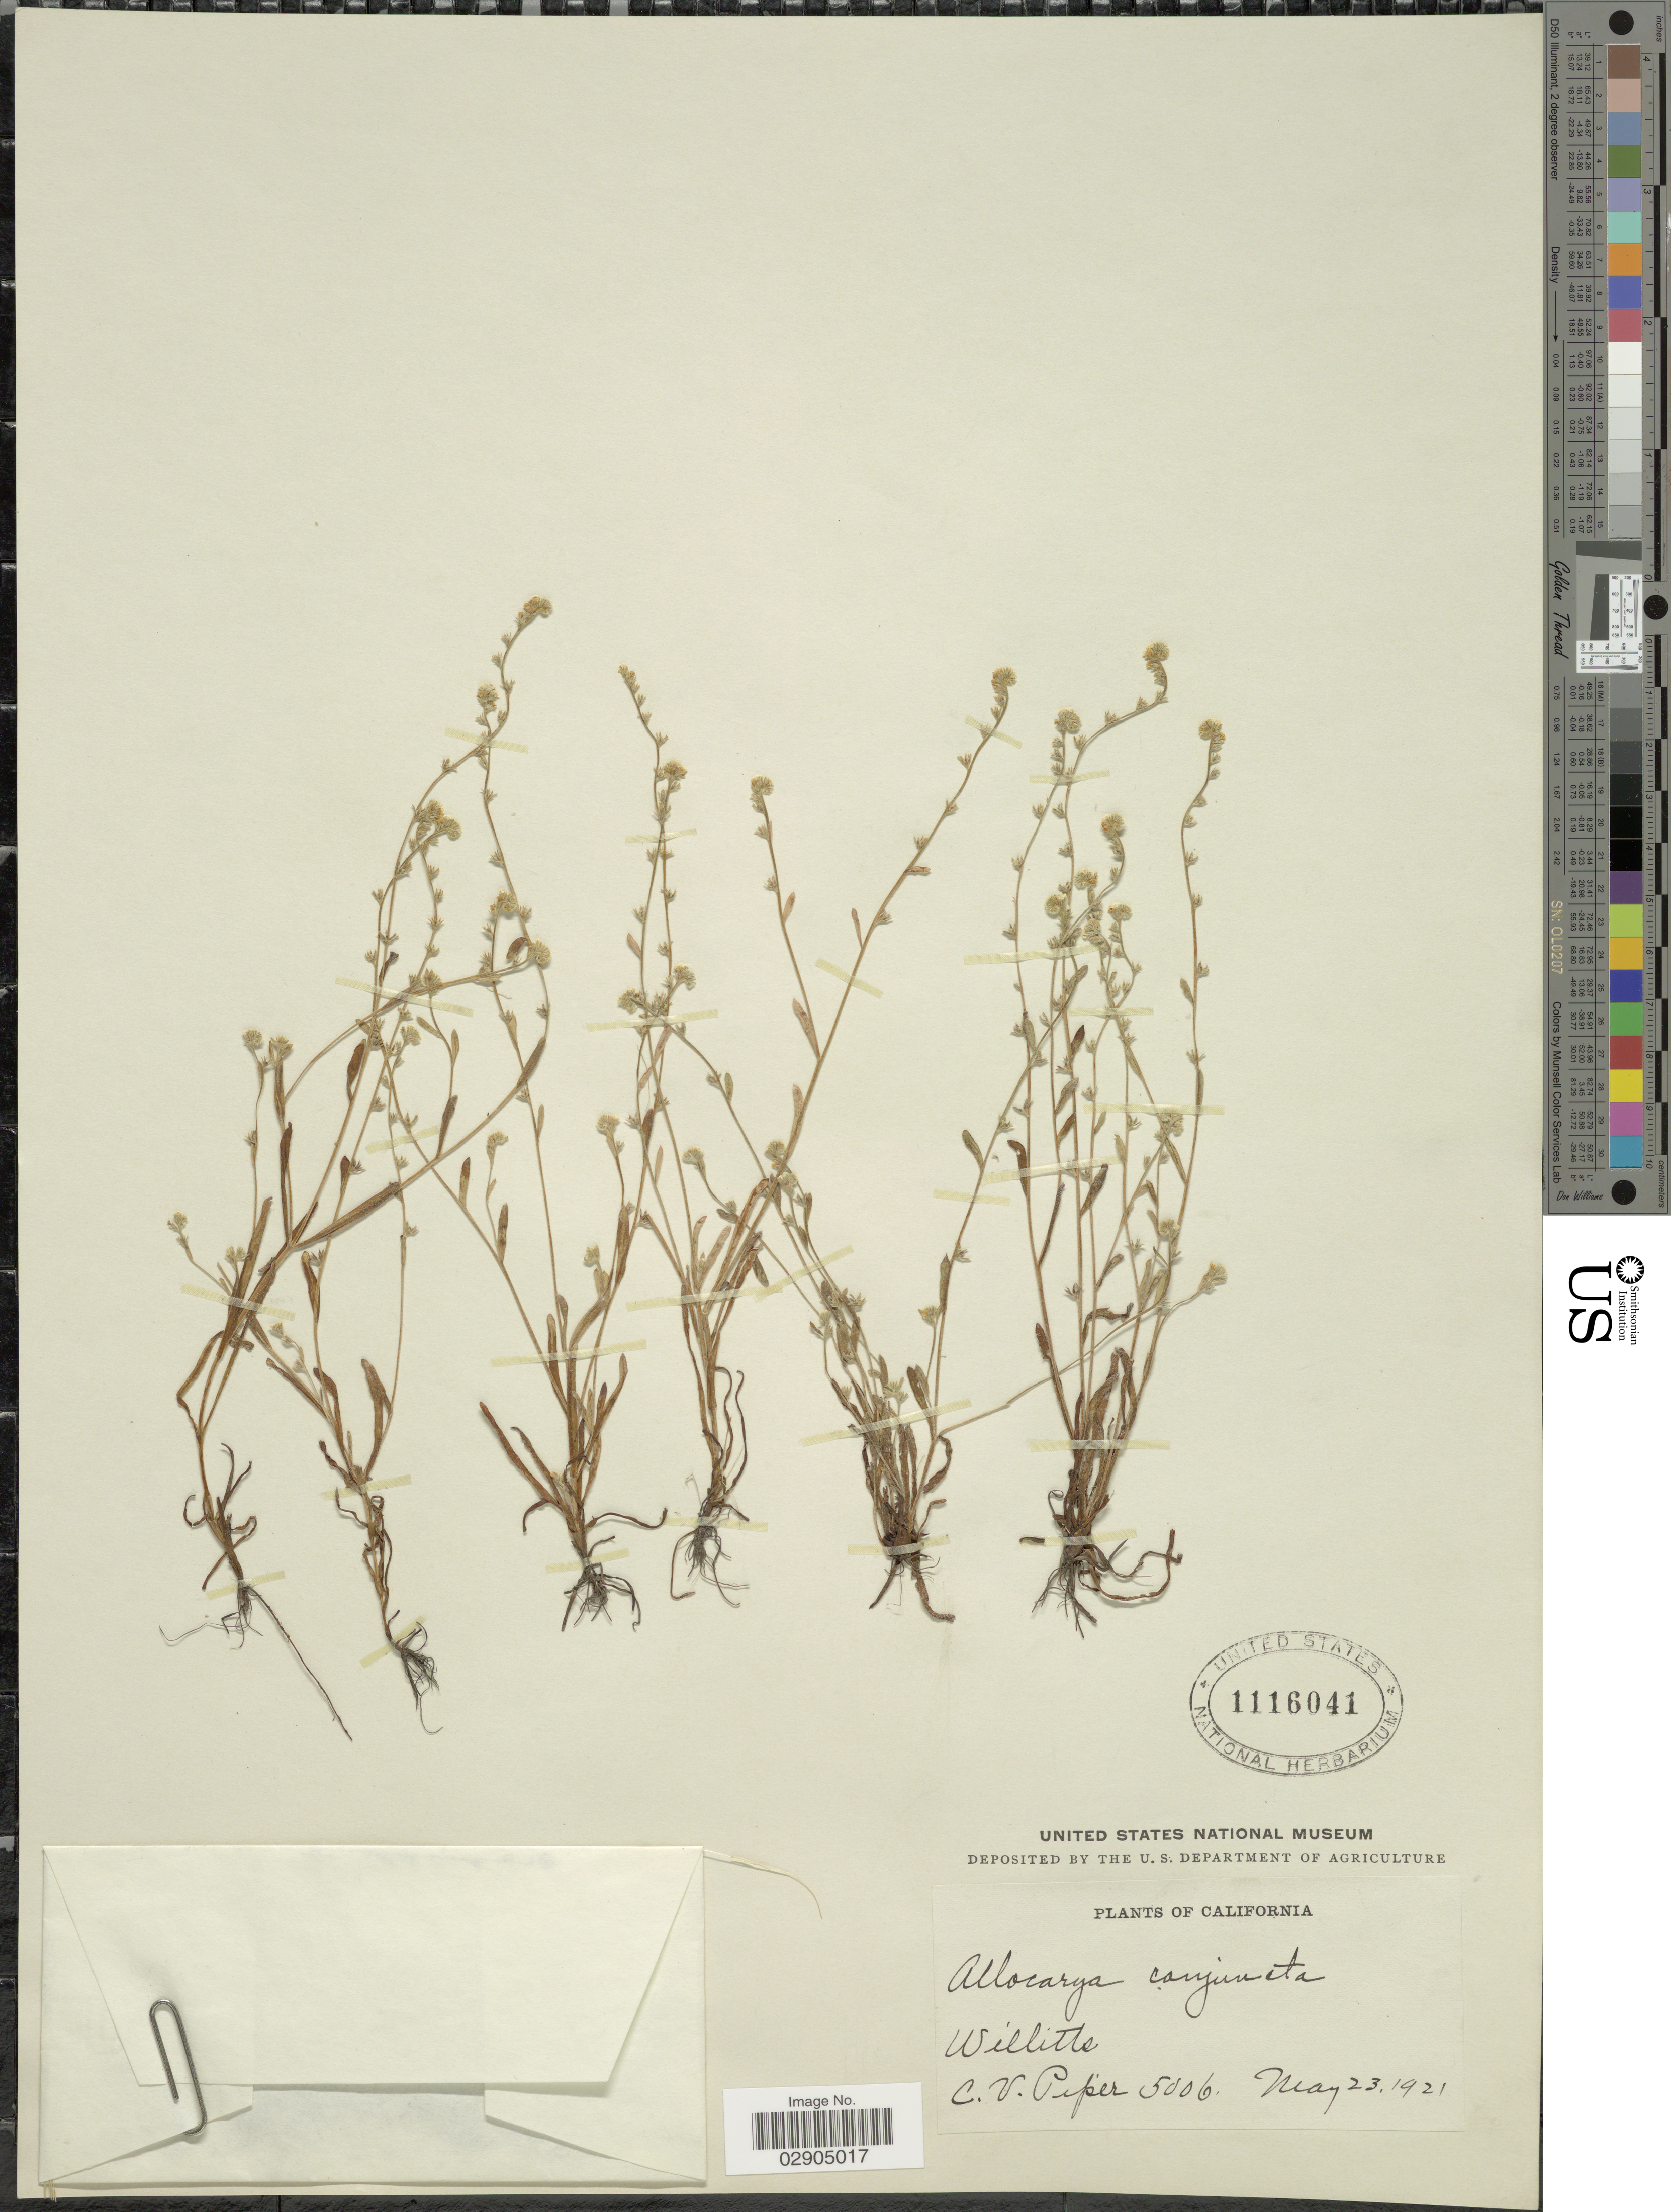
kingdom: Plantae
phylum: Tracheophyta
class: Magnoliopsida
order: Boraginales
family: Boraginaceae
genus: Allocarya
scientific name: Allocarya conjuncta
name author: Piper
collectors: C. V. Piper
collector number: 5006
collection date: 1921-05-23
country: United States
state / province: California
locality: Willitts.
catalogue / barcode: US 1116041